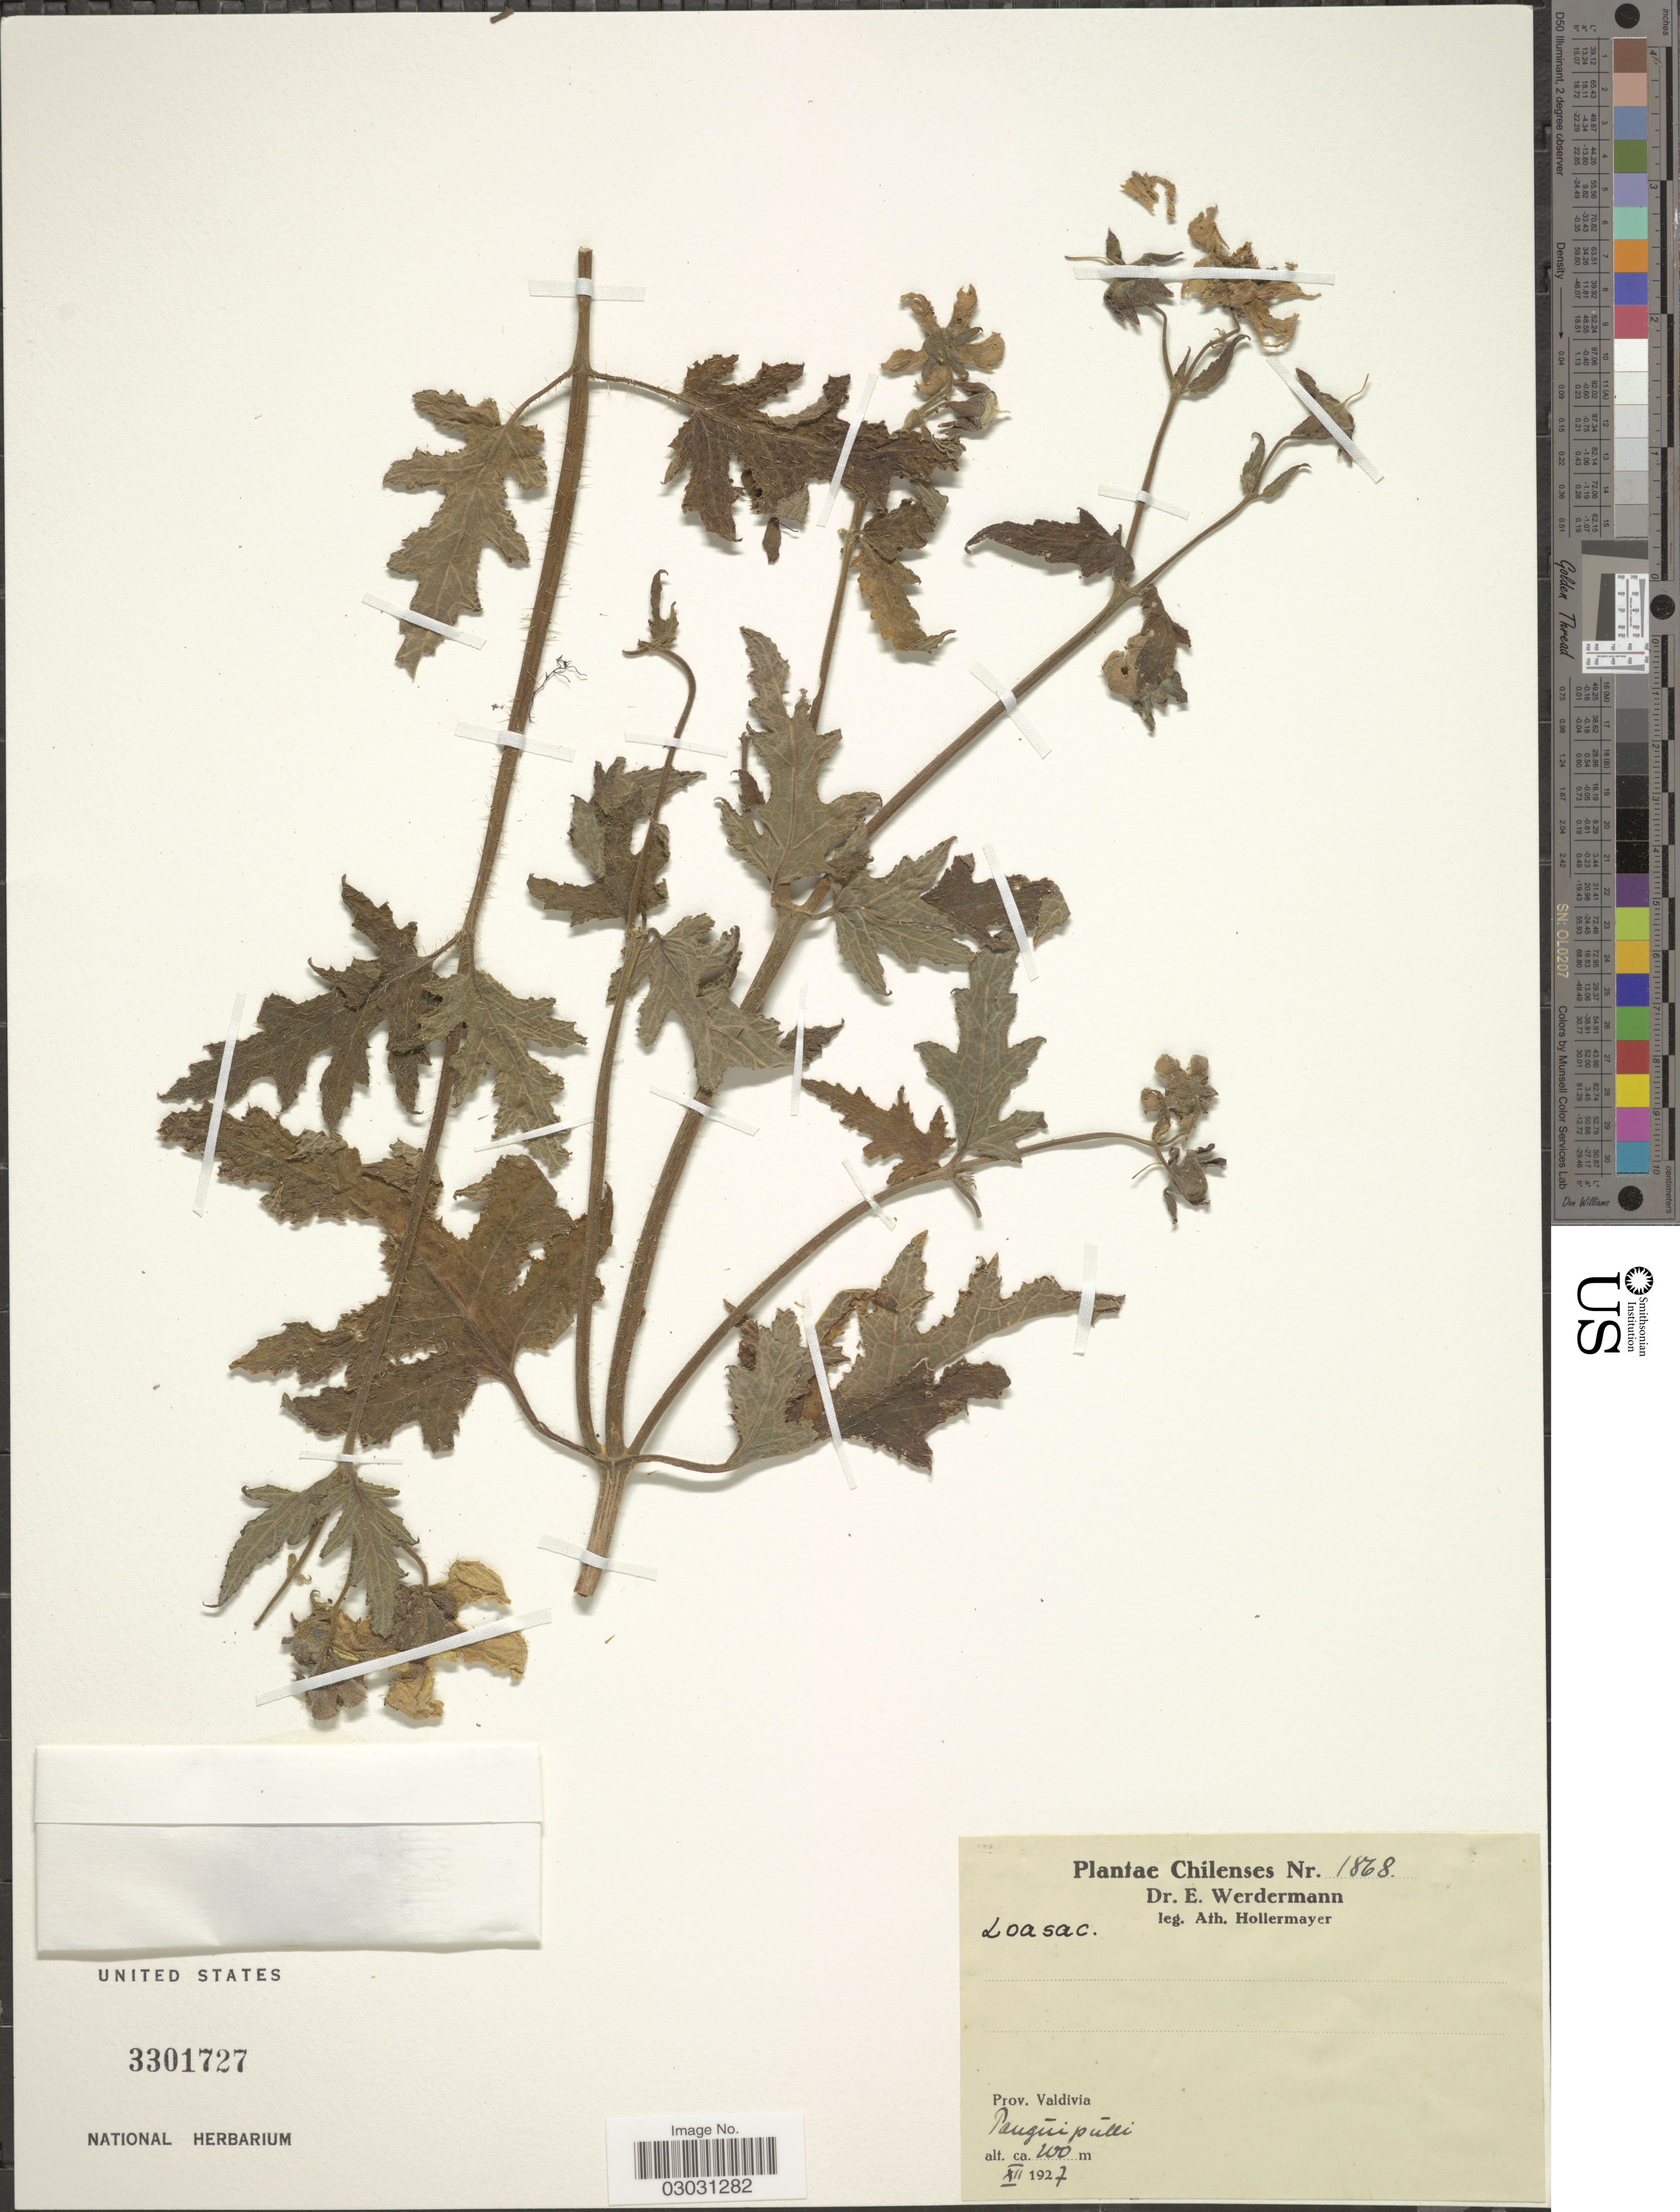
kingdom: Plantae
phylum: Tracheophyta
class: Magnoliopsida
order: Cornales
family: Loasaceae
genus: Loasa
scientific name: Loasa sp.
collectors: A. Hollermayer & E. Werdermann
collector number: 1868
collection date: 1927-12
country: Chile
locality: Prov. Valdivia. Panguipulli.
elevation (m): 200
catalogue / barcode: US 3301727